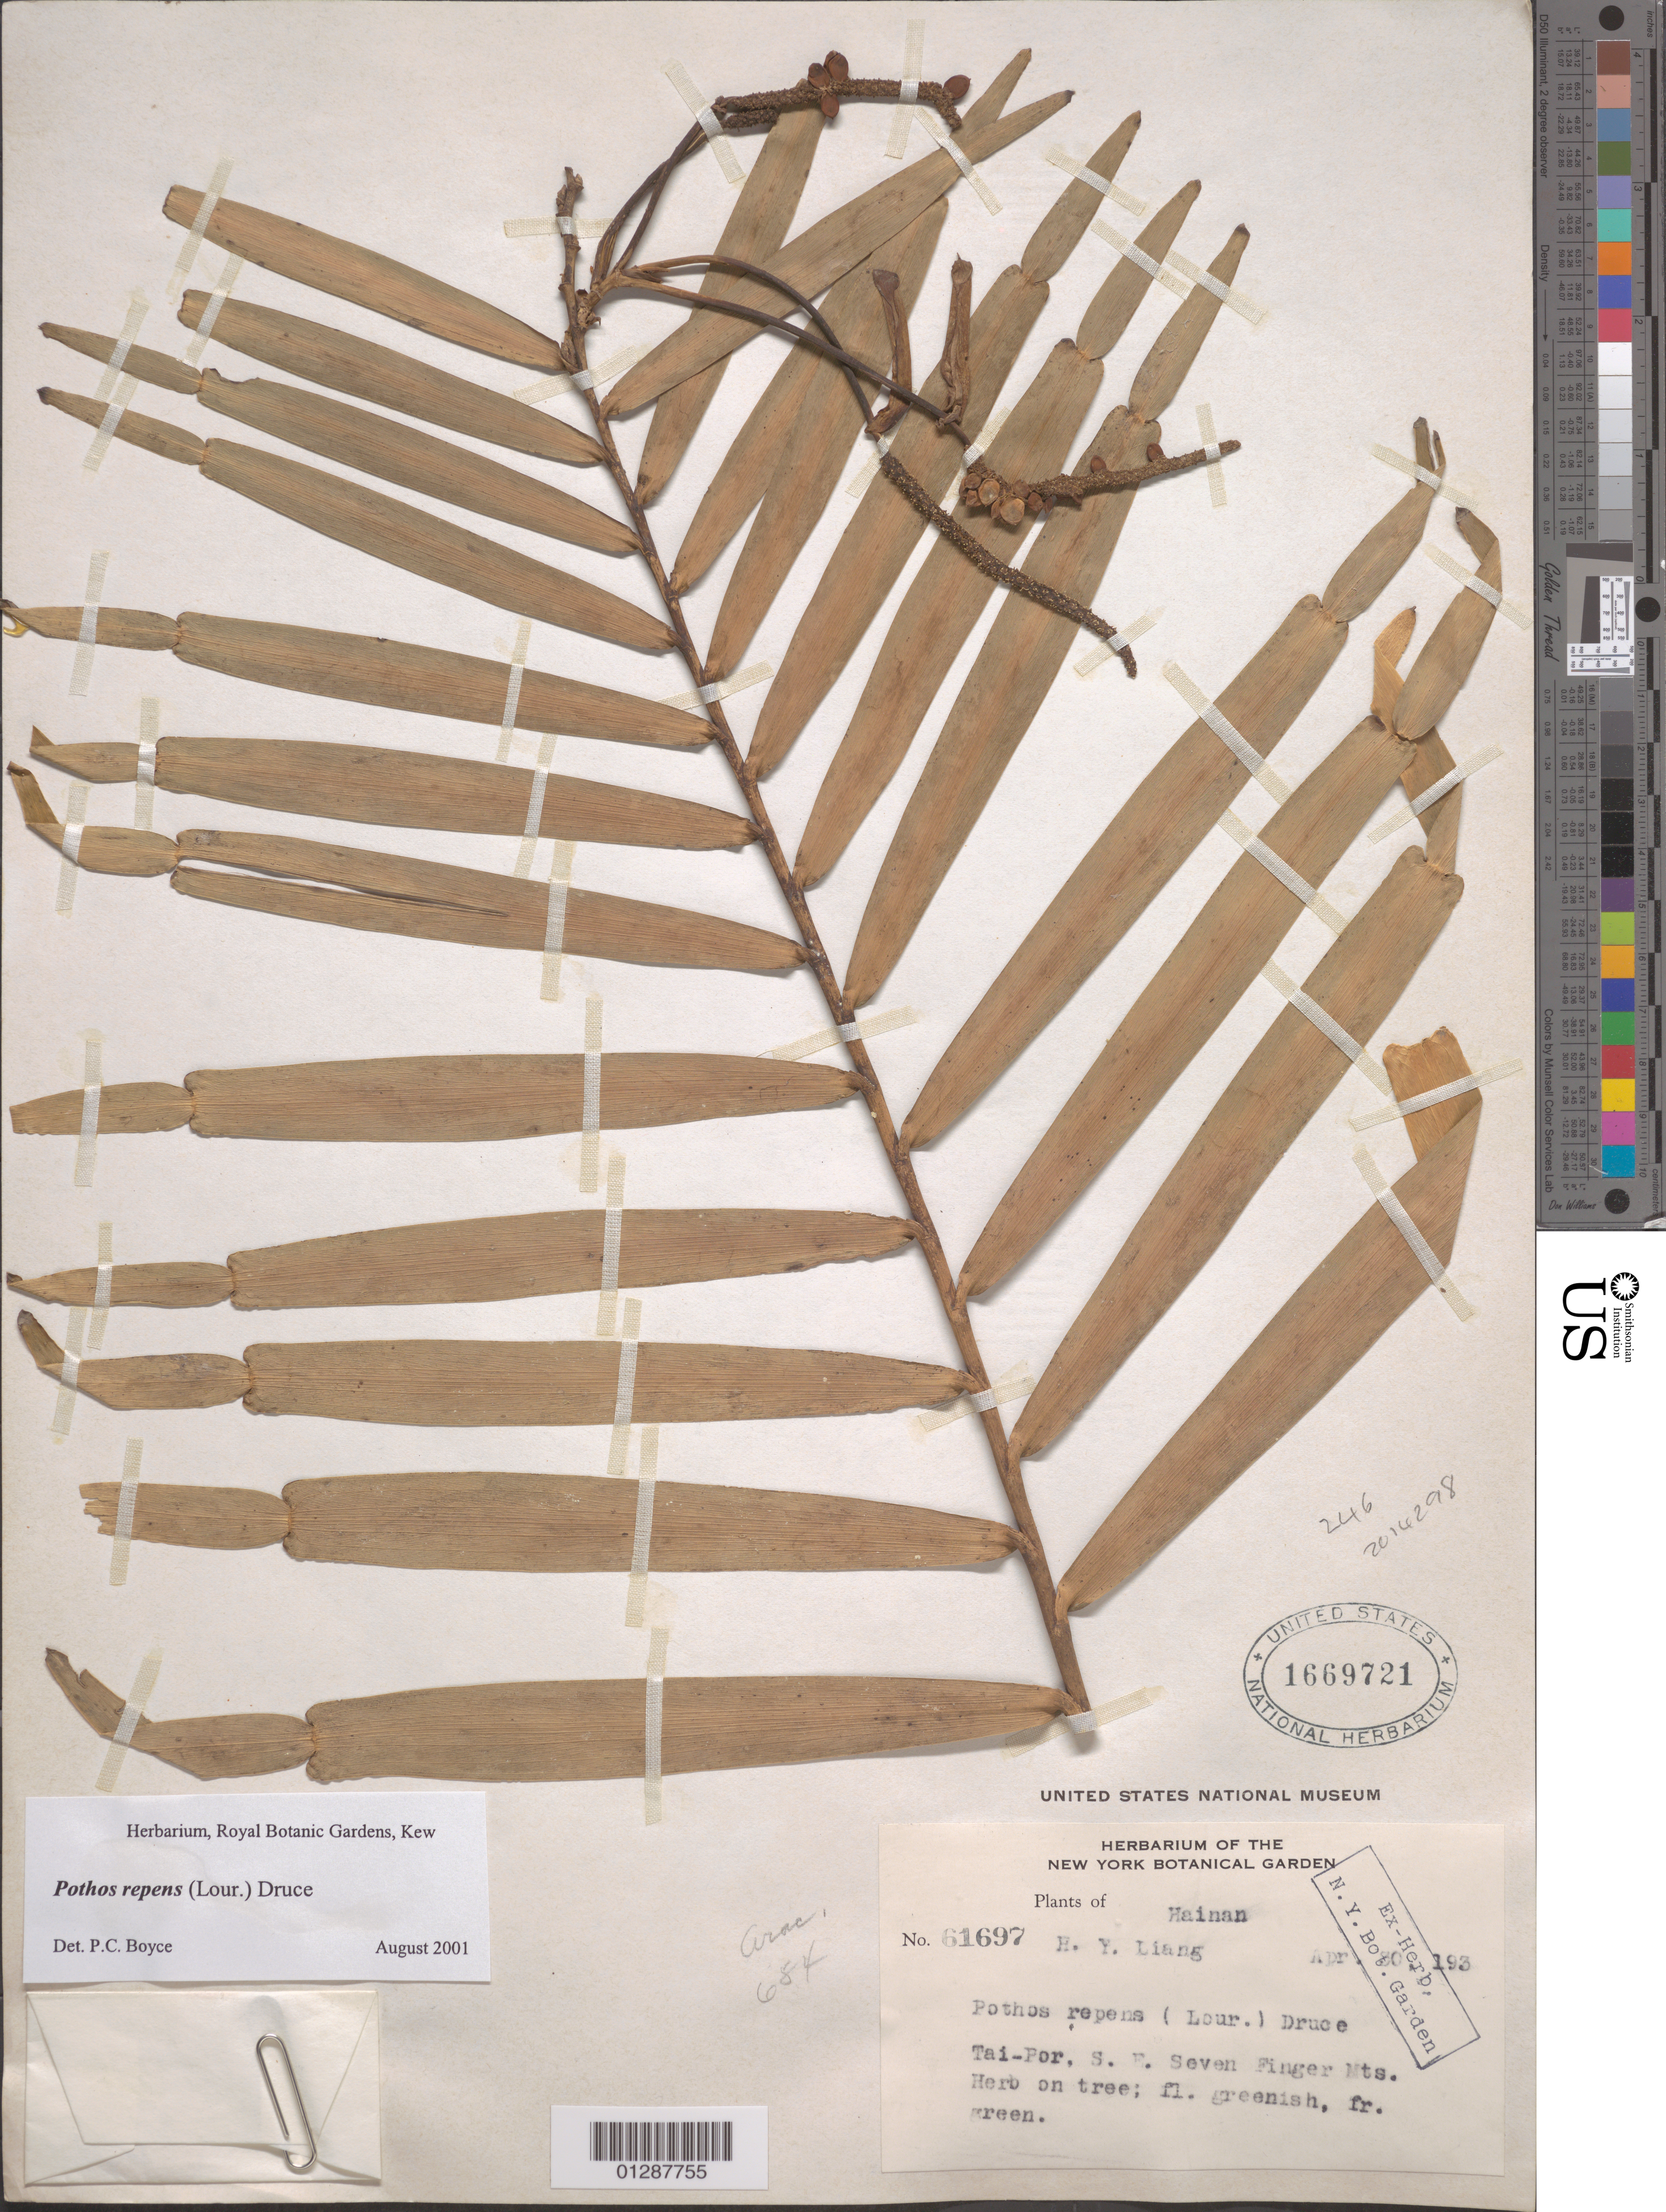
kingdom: Plantae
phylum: Tracheophyta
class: Liliopsida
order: Alismatales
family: Araceae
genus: Pothos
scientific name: Pothos repens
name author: (Lour.) Druce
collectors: H. Y. Liang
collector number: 61697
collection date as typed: Apr. 30. 193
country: China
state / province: Hainan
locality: Tai-Por, S. E. Seven Finger Mts.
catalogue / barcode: US 1669721